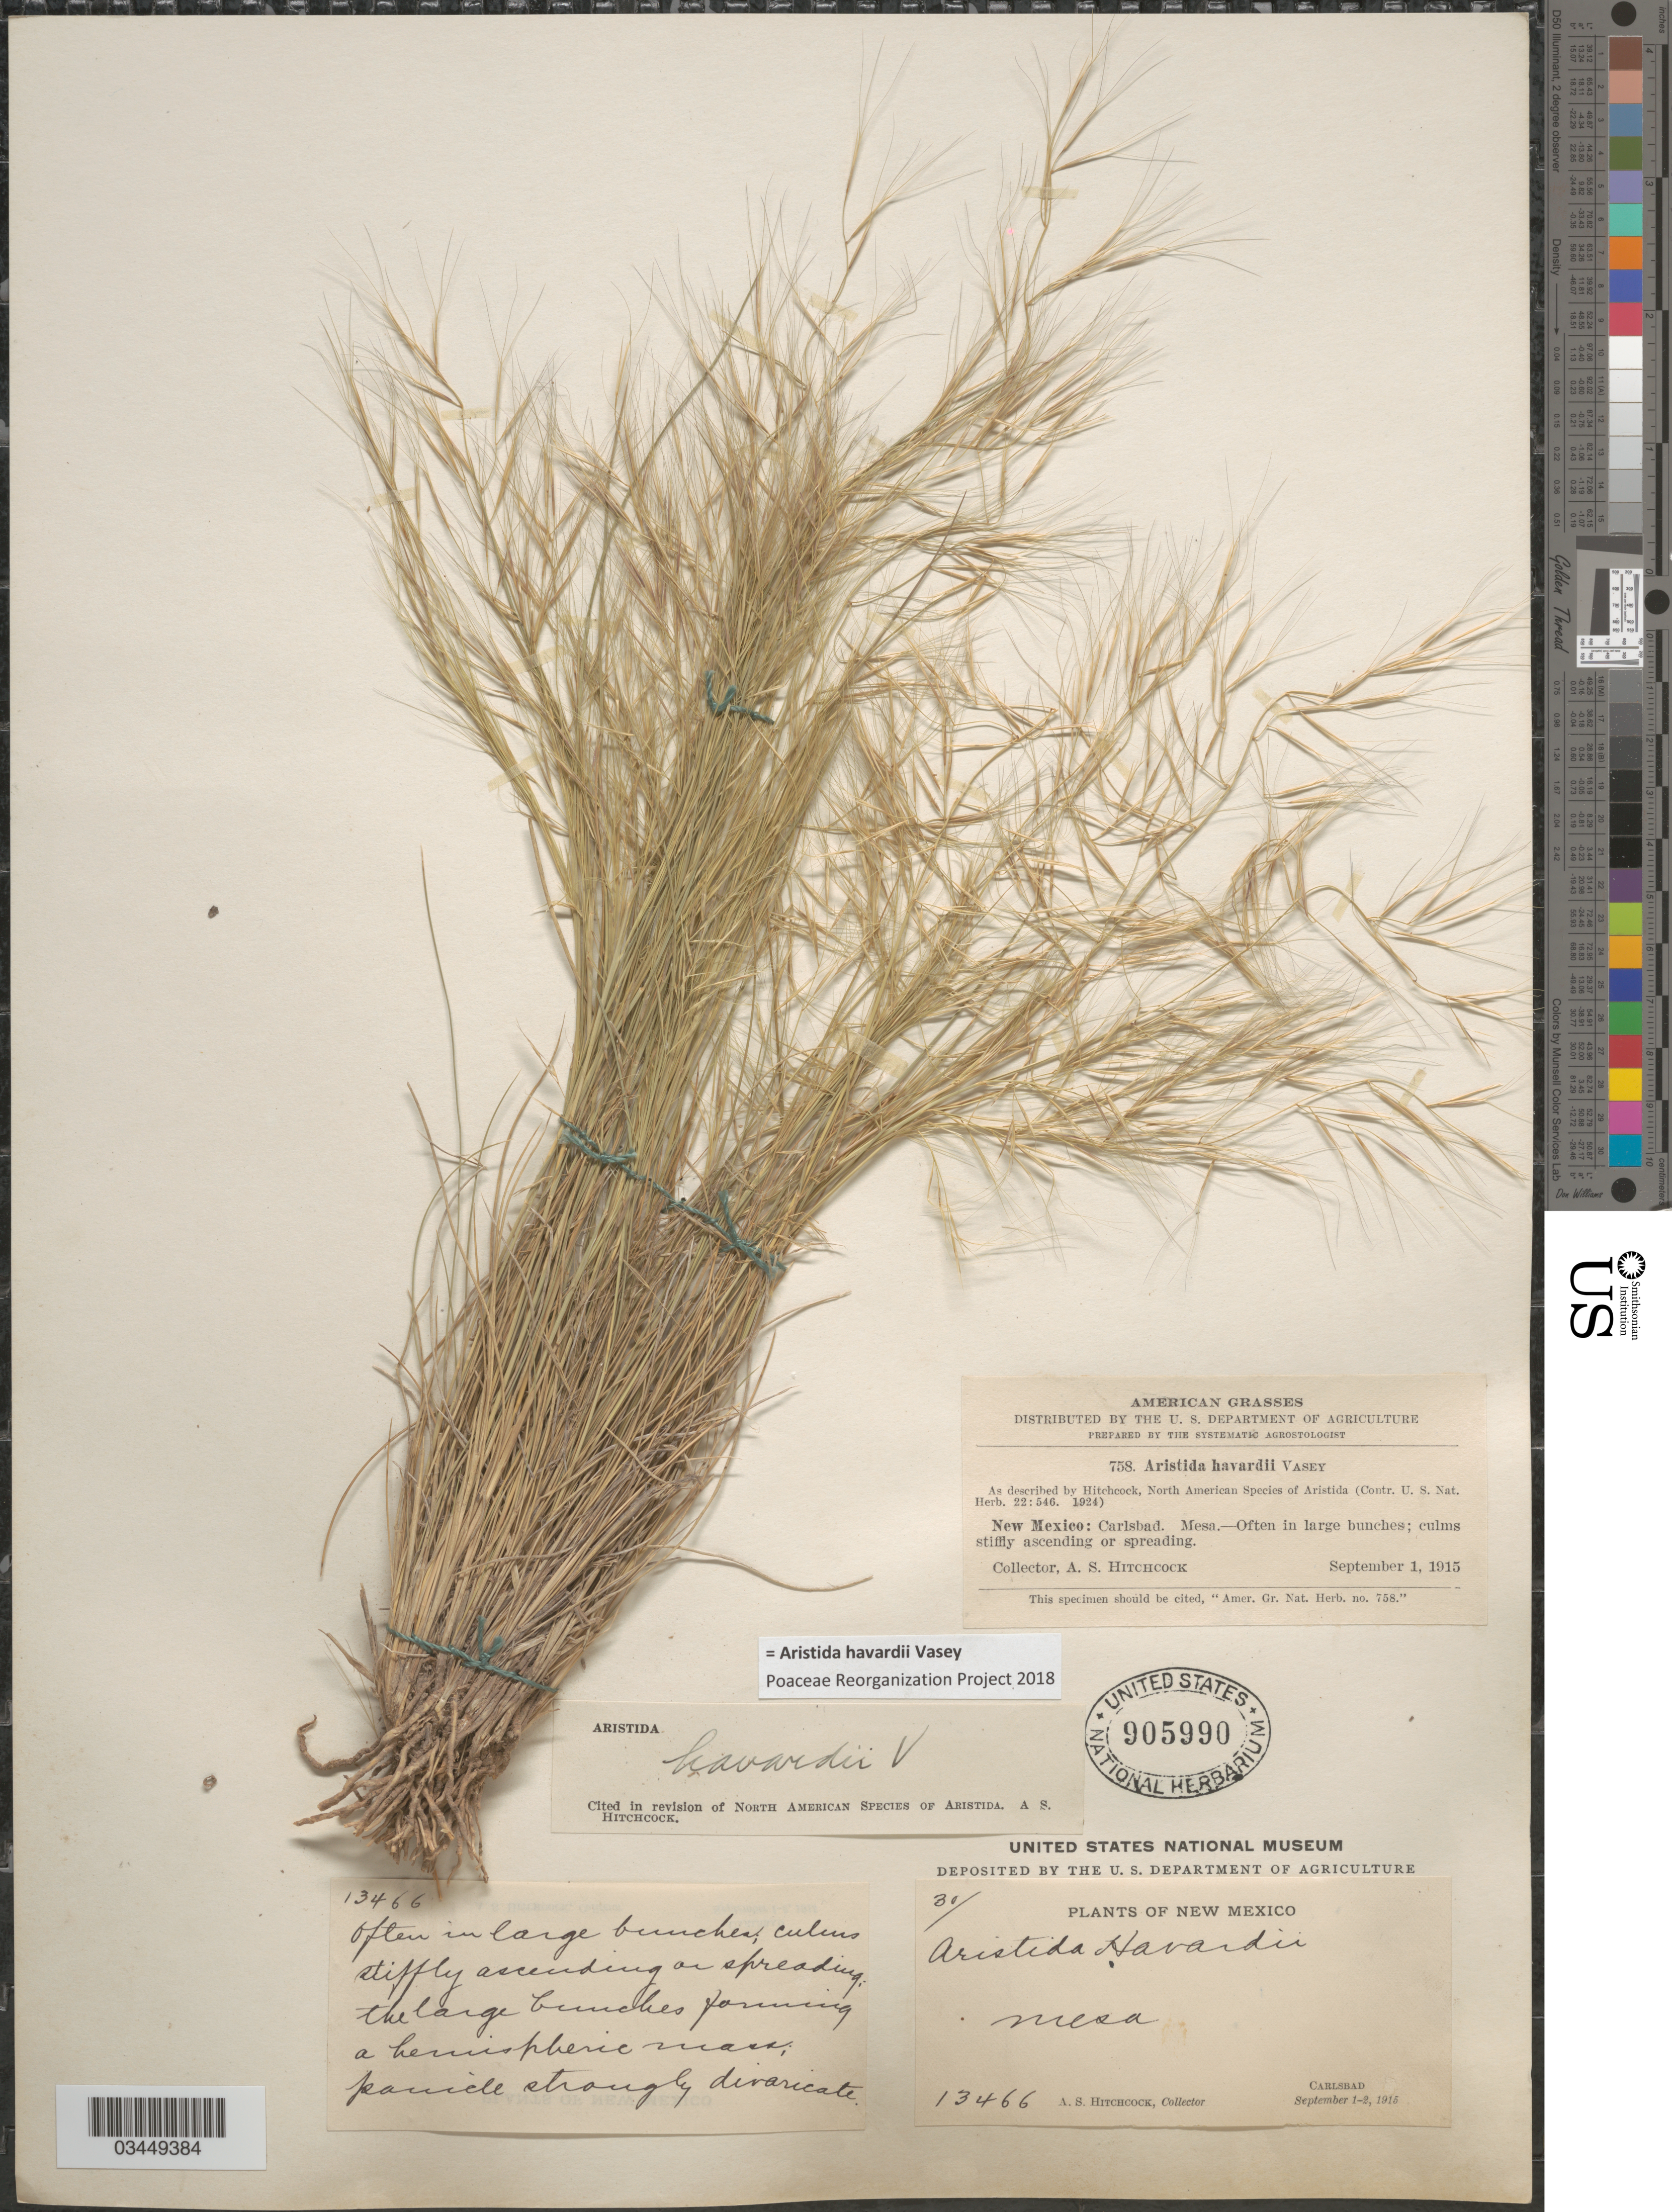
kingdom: Plantae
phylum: Tracheophyta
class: Liliopsida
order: Poales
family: Poaceae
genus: Aristida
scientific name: Aristida havardii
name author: Vasey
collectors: A. S. Hitchcock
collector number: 13466/758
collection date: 1915-09-01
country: United States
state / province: New Mexico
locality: Carlsbad. Mesa.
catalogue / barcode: US 905990